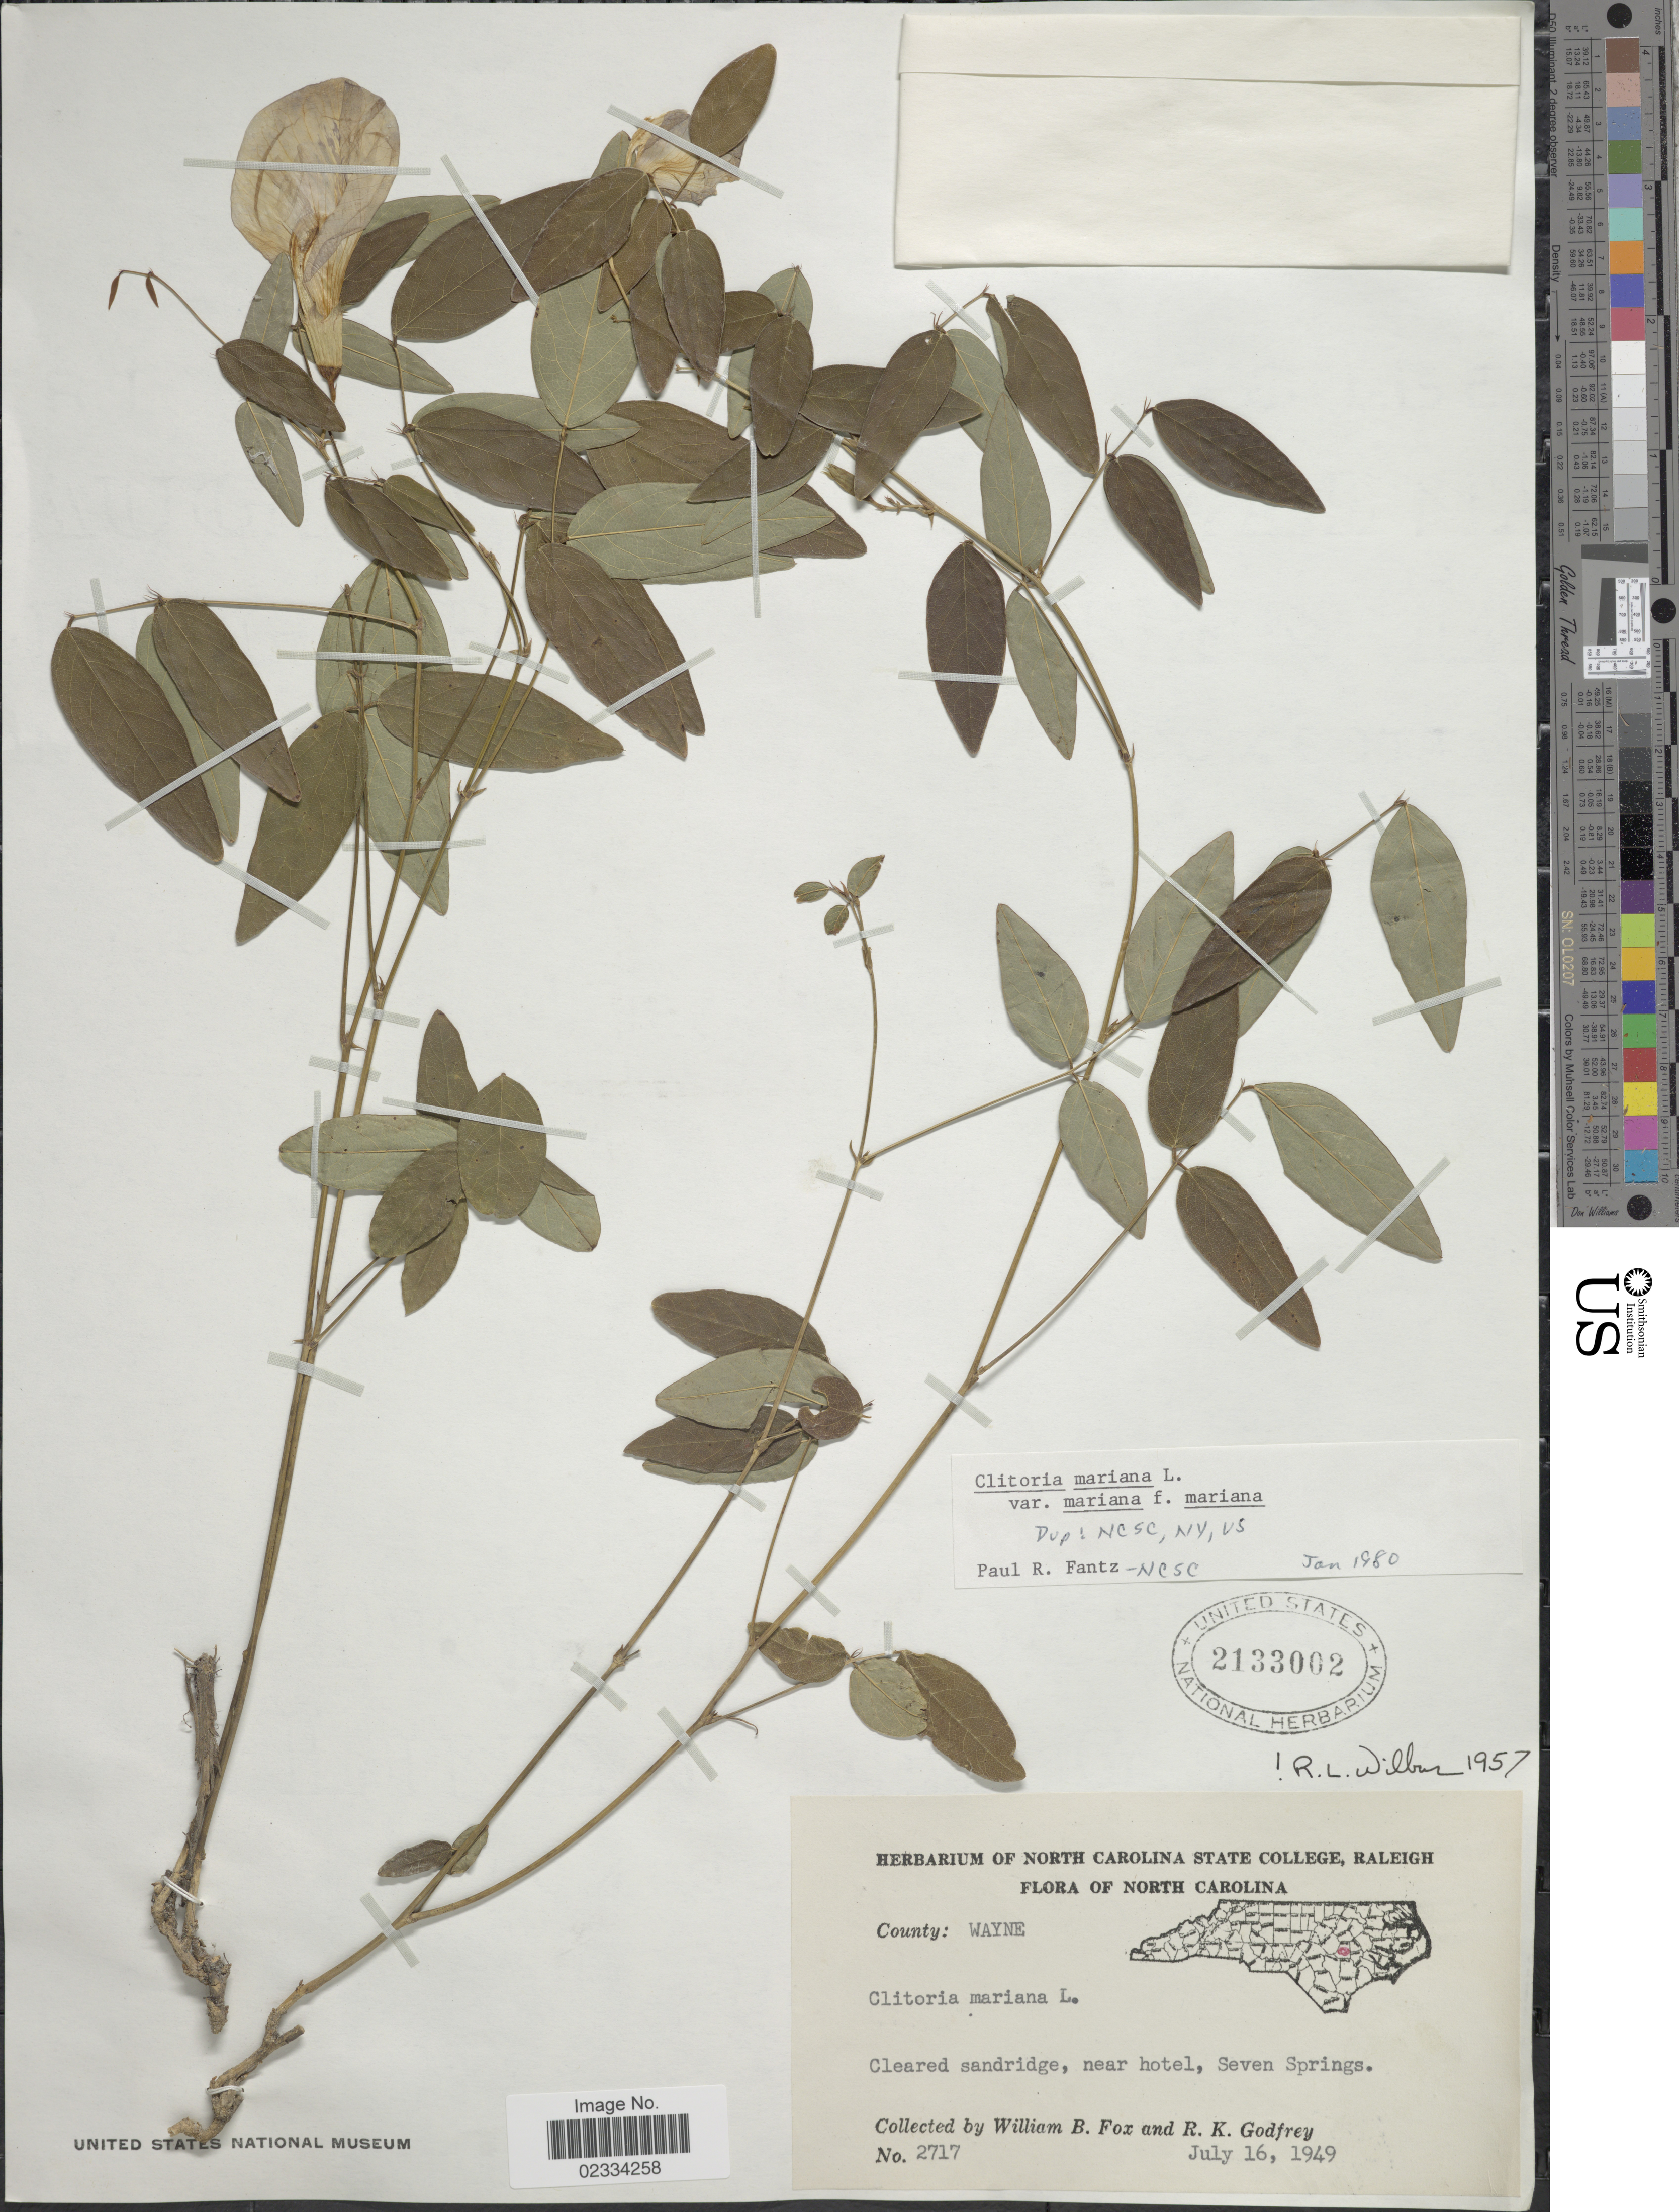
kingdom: Plantae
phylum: Tracheophyta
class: Magnoliopsida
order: Fabales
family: Fabaceae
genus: Clitoria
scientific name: Clitoria mariana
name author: L.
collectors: W. B. Fox & R. K. Godfrey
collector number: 2717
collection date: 1949-07-16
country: United States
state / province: North Carolina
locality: County: Wayne. near hotel, Seven Springs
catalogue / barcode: US 2133002